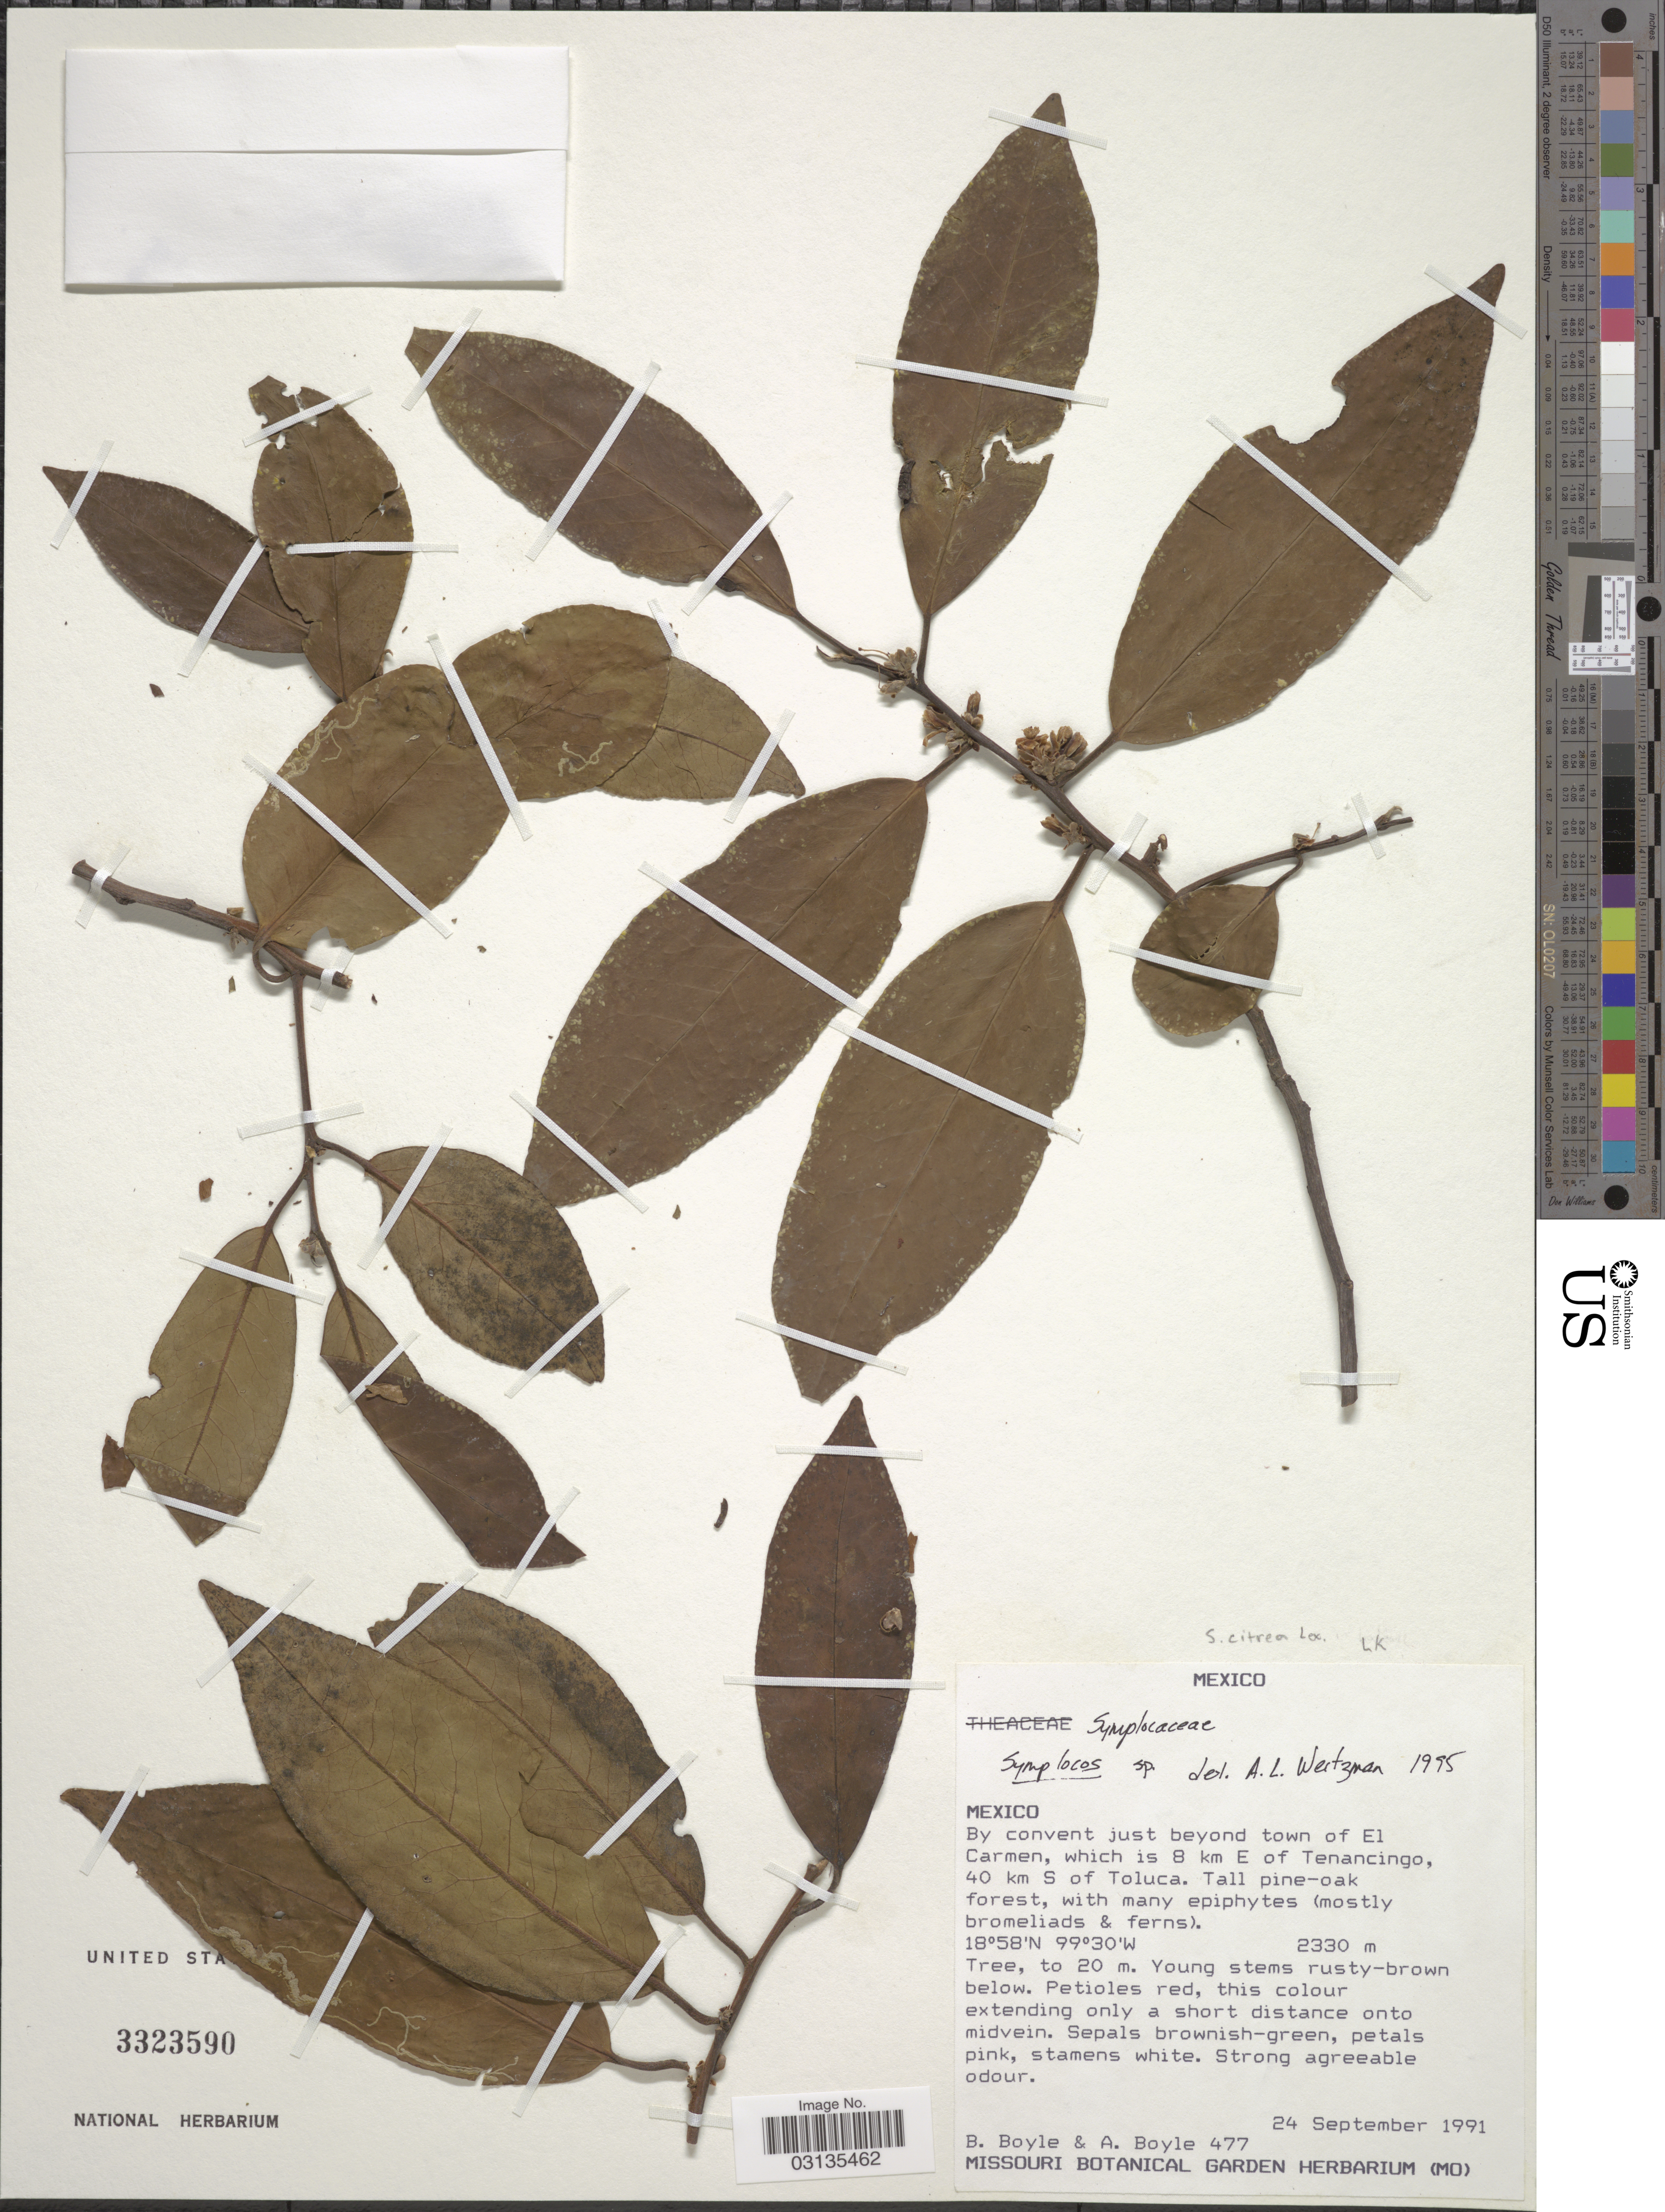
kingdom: Plantae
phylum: Tracheophyta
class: Magnoliopsida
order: Ericales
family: Symplocaceae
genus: Symplocos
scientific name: Symplocos citrea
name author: Lex.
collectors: B. Boyle & A. Boyle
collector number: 477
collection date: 1991-09-24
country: Mexico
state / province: México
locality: By convent just beyond town of El Carmen, which is 8 km E of Tenancingo, 40 km S of Toluca.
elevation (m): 2330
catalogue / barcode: US 3323590